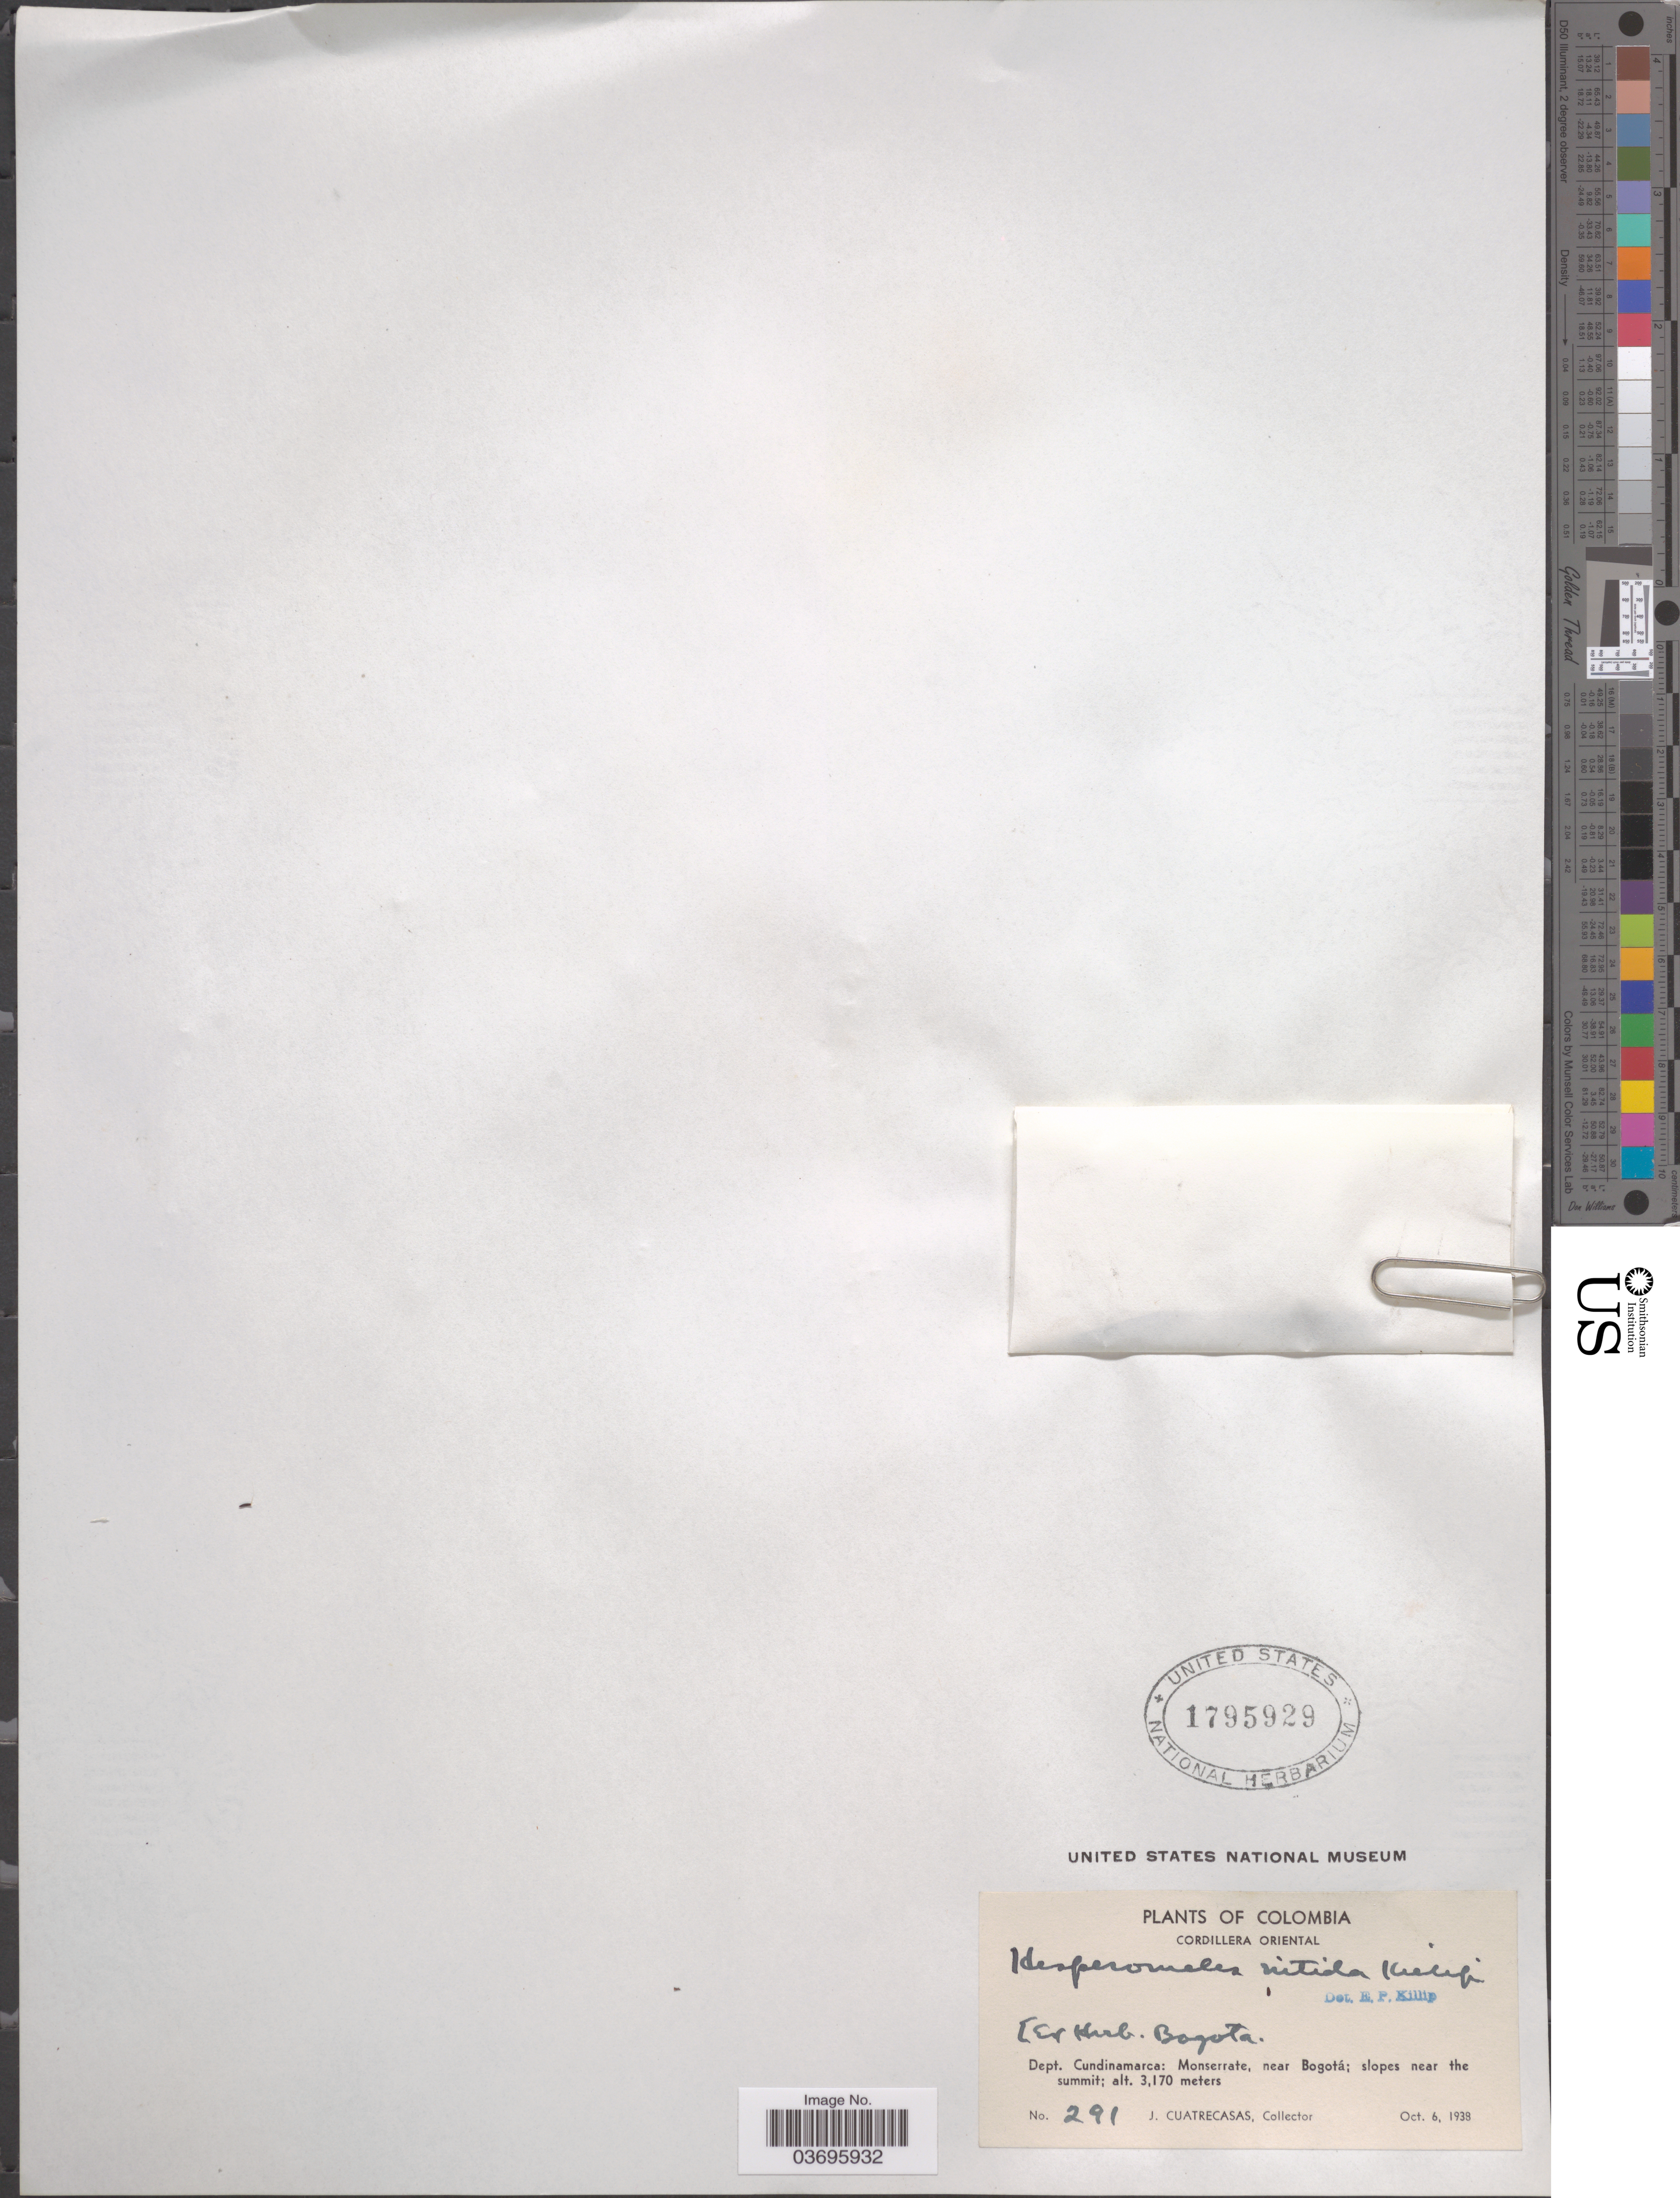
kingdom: Plantae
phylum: Tracheophyta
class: Magnoliopsida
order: Rosales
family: Rosaceae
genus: Hesperomeles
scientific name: Hesperomeles nitida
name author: Killip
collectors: J. Cuatrecasas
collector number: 291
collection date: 1938-10-06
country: Colombia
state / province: Cundinamarca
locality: Cordillera Oriental. Dept. Cundinamarca: Monserrate, near Bogotá; slopes near the summit.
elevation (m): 3170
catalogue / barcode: US 1795929